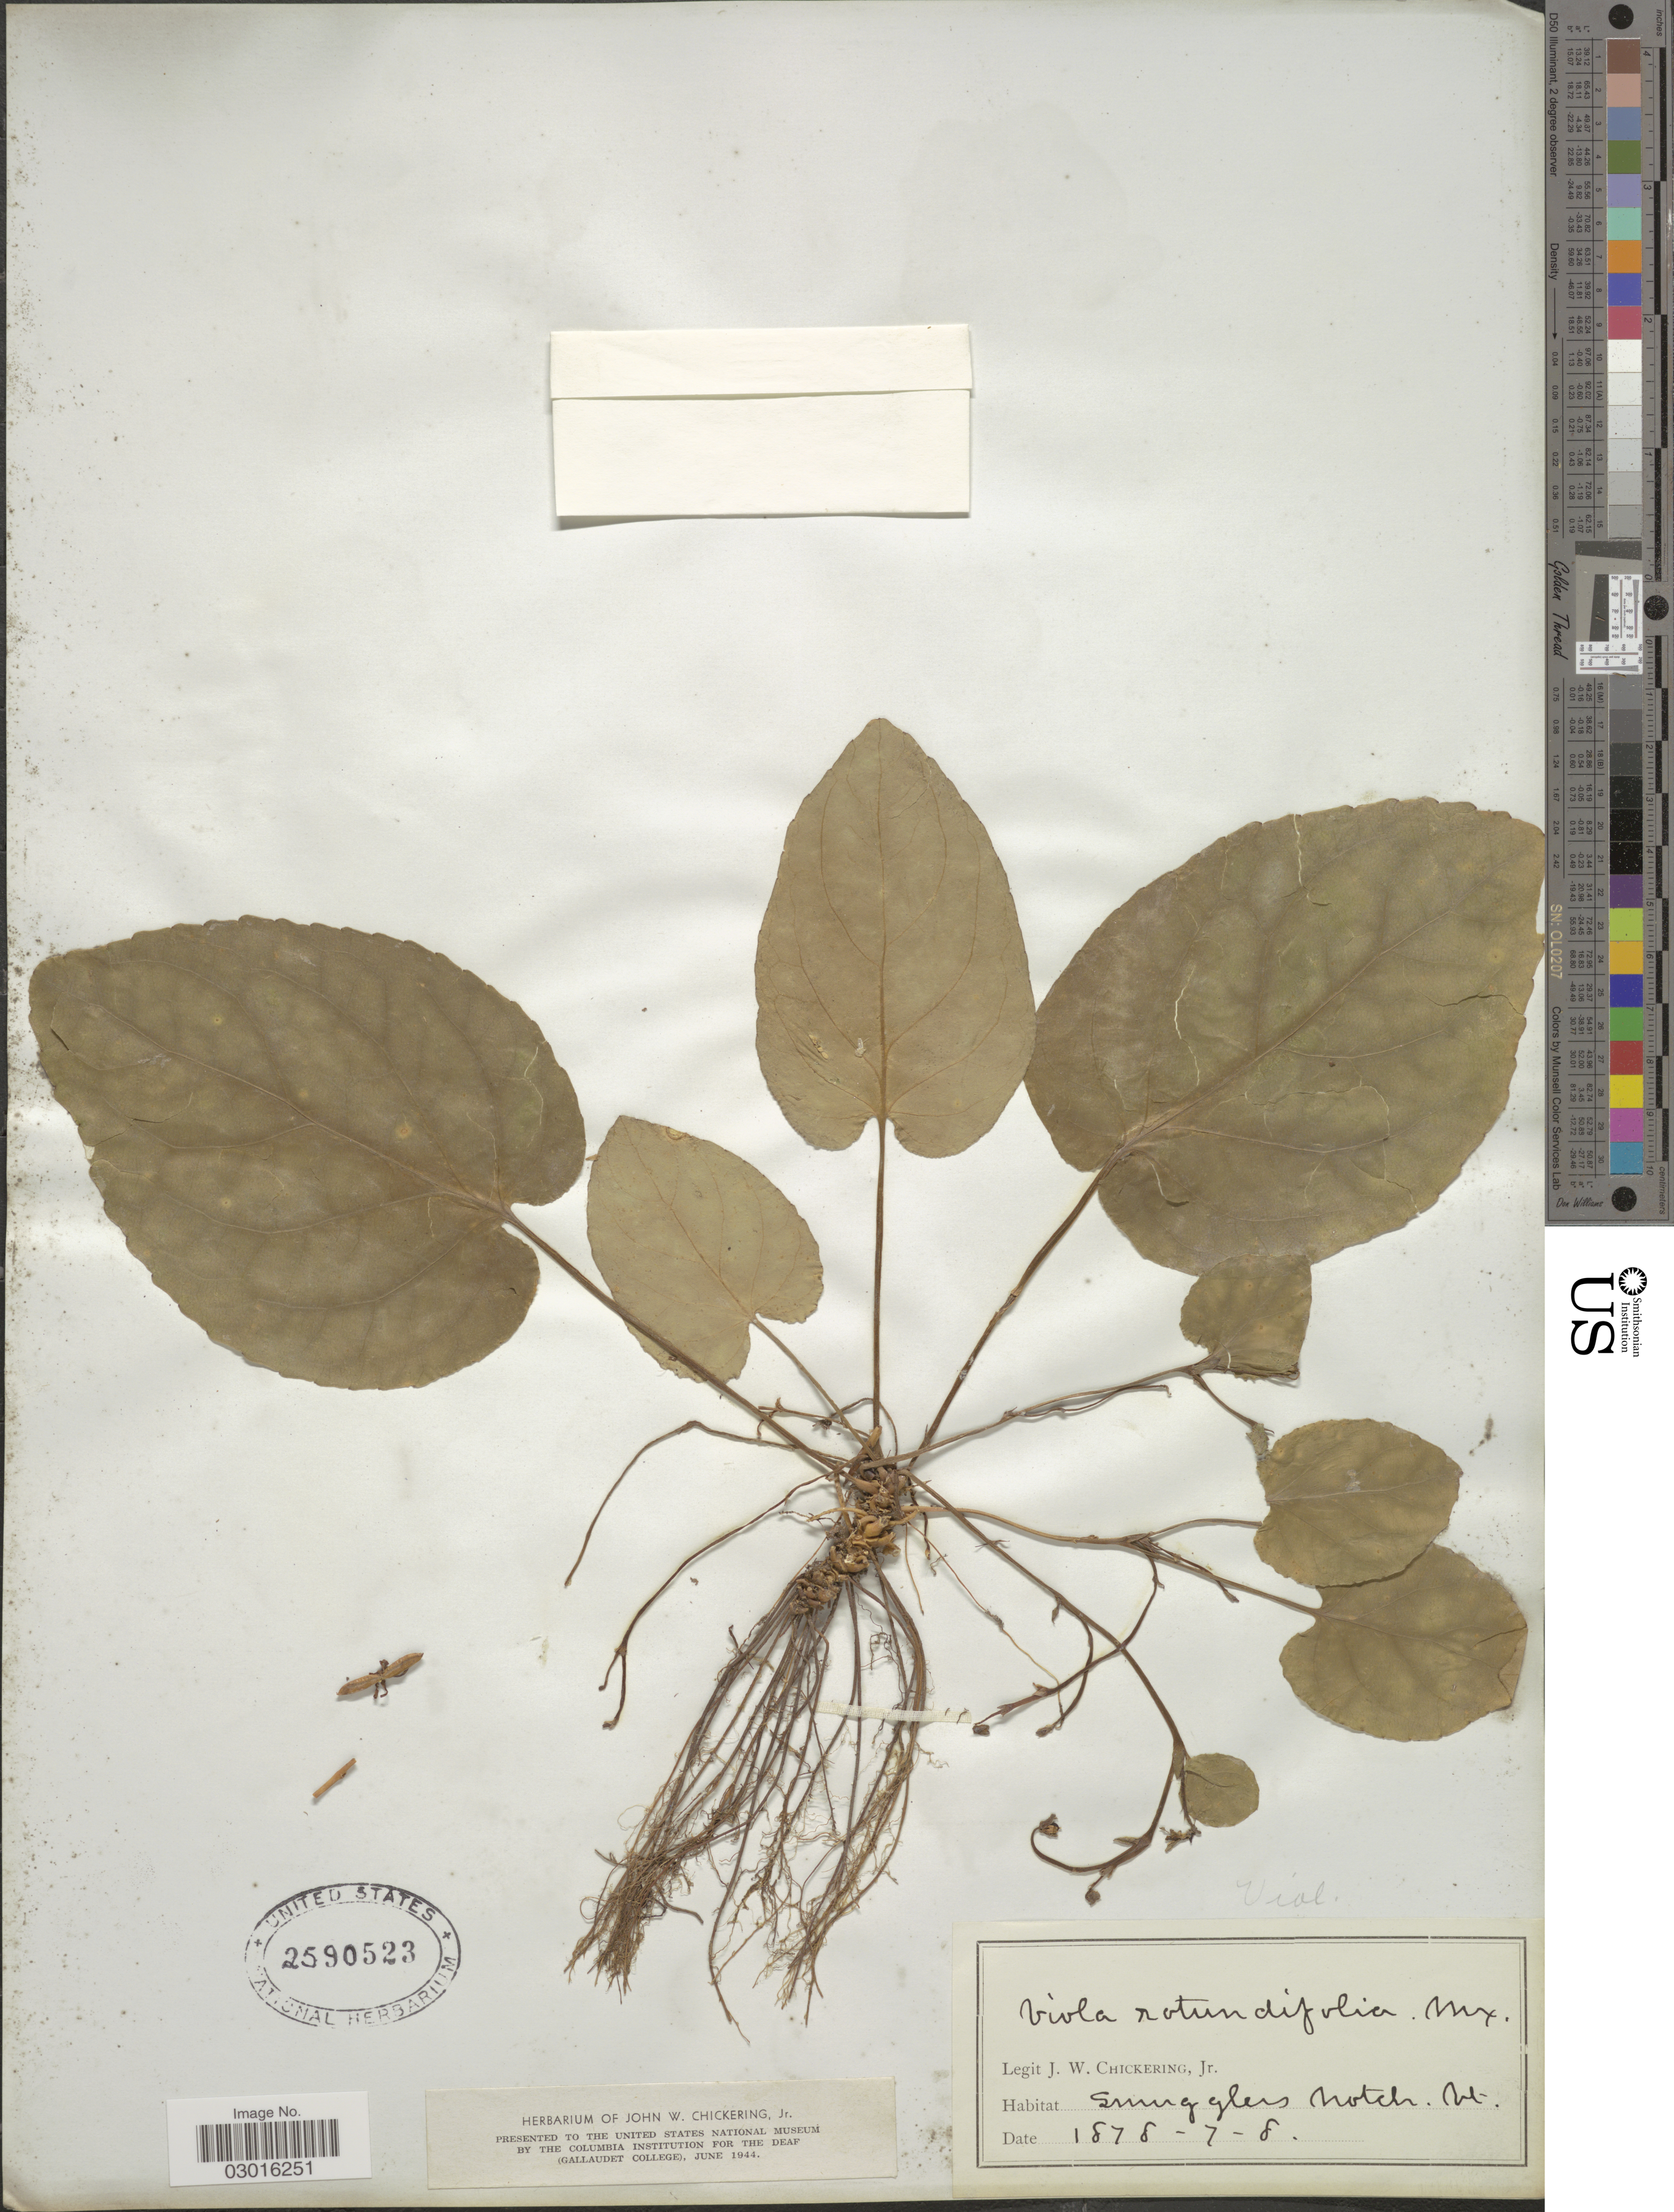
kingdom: Plantae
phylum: Tracheophyta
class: Magnoliopsida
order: Malpighiales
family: Violaceae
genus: Viola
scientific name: Viola rotundifolia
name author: Michx.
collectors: J. W. Chickering Jr.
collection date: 1879-08-07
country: United States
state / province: Vermont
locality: Sung glas notch.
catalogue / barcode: US 2590523